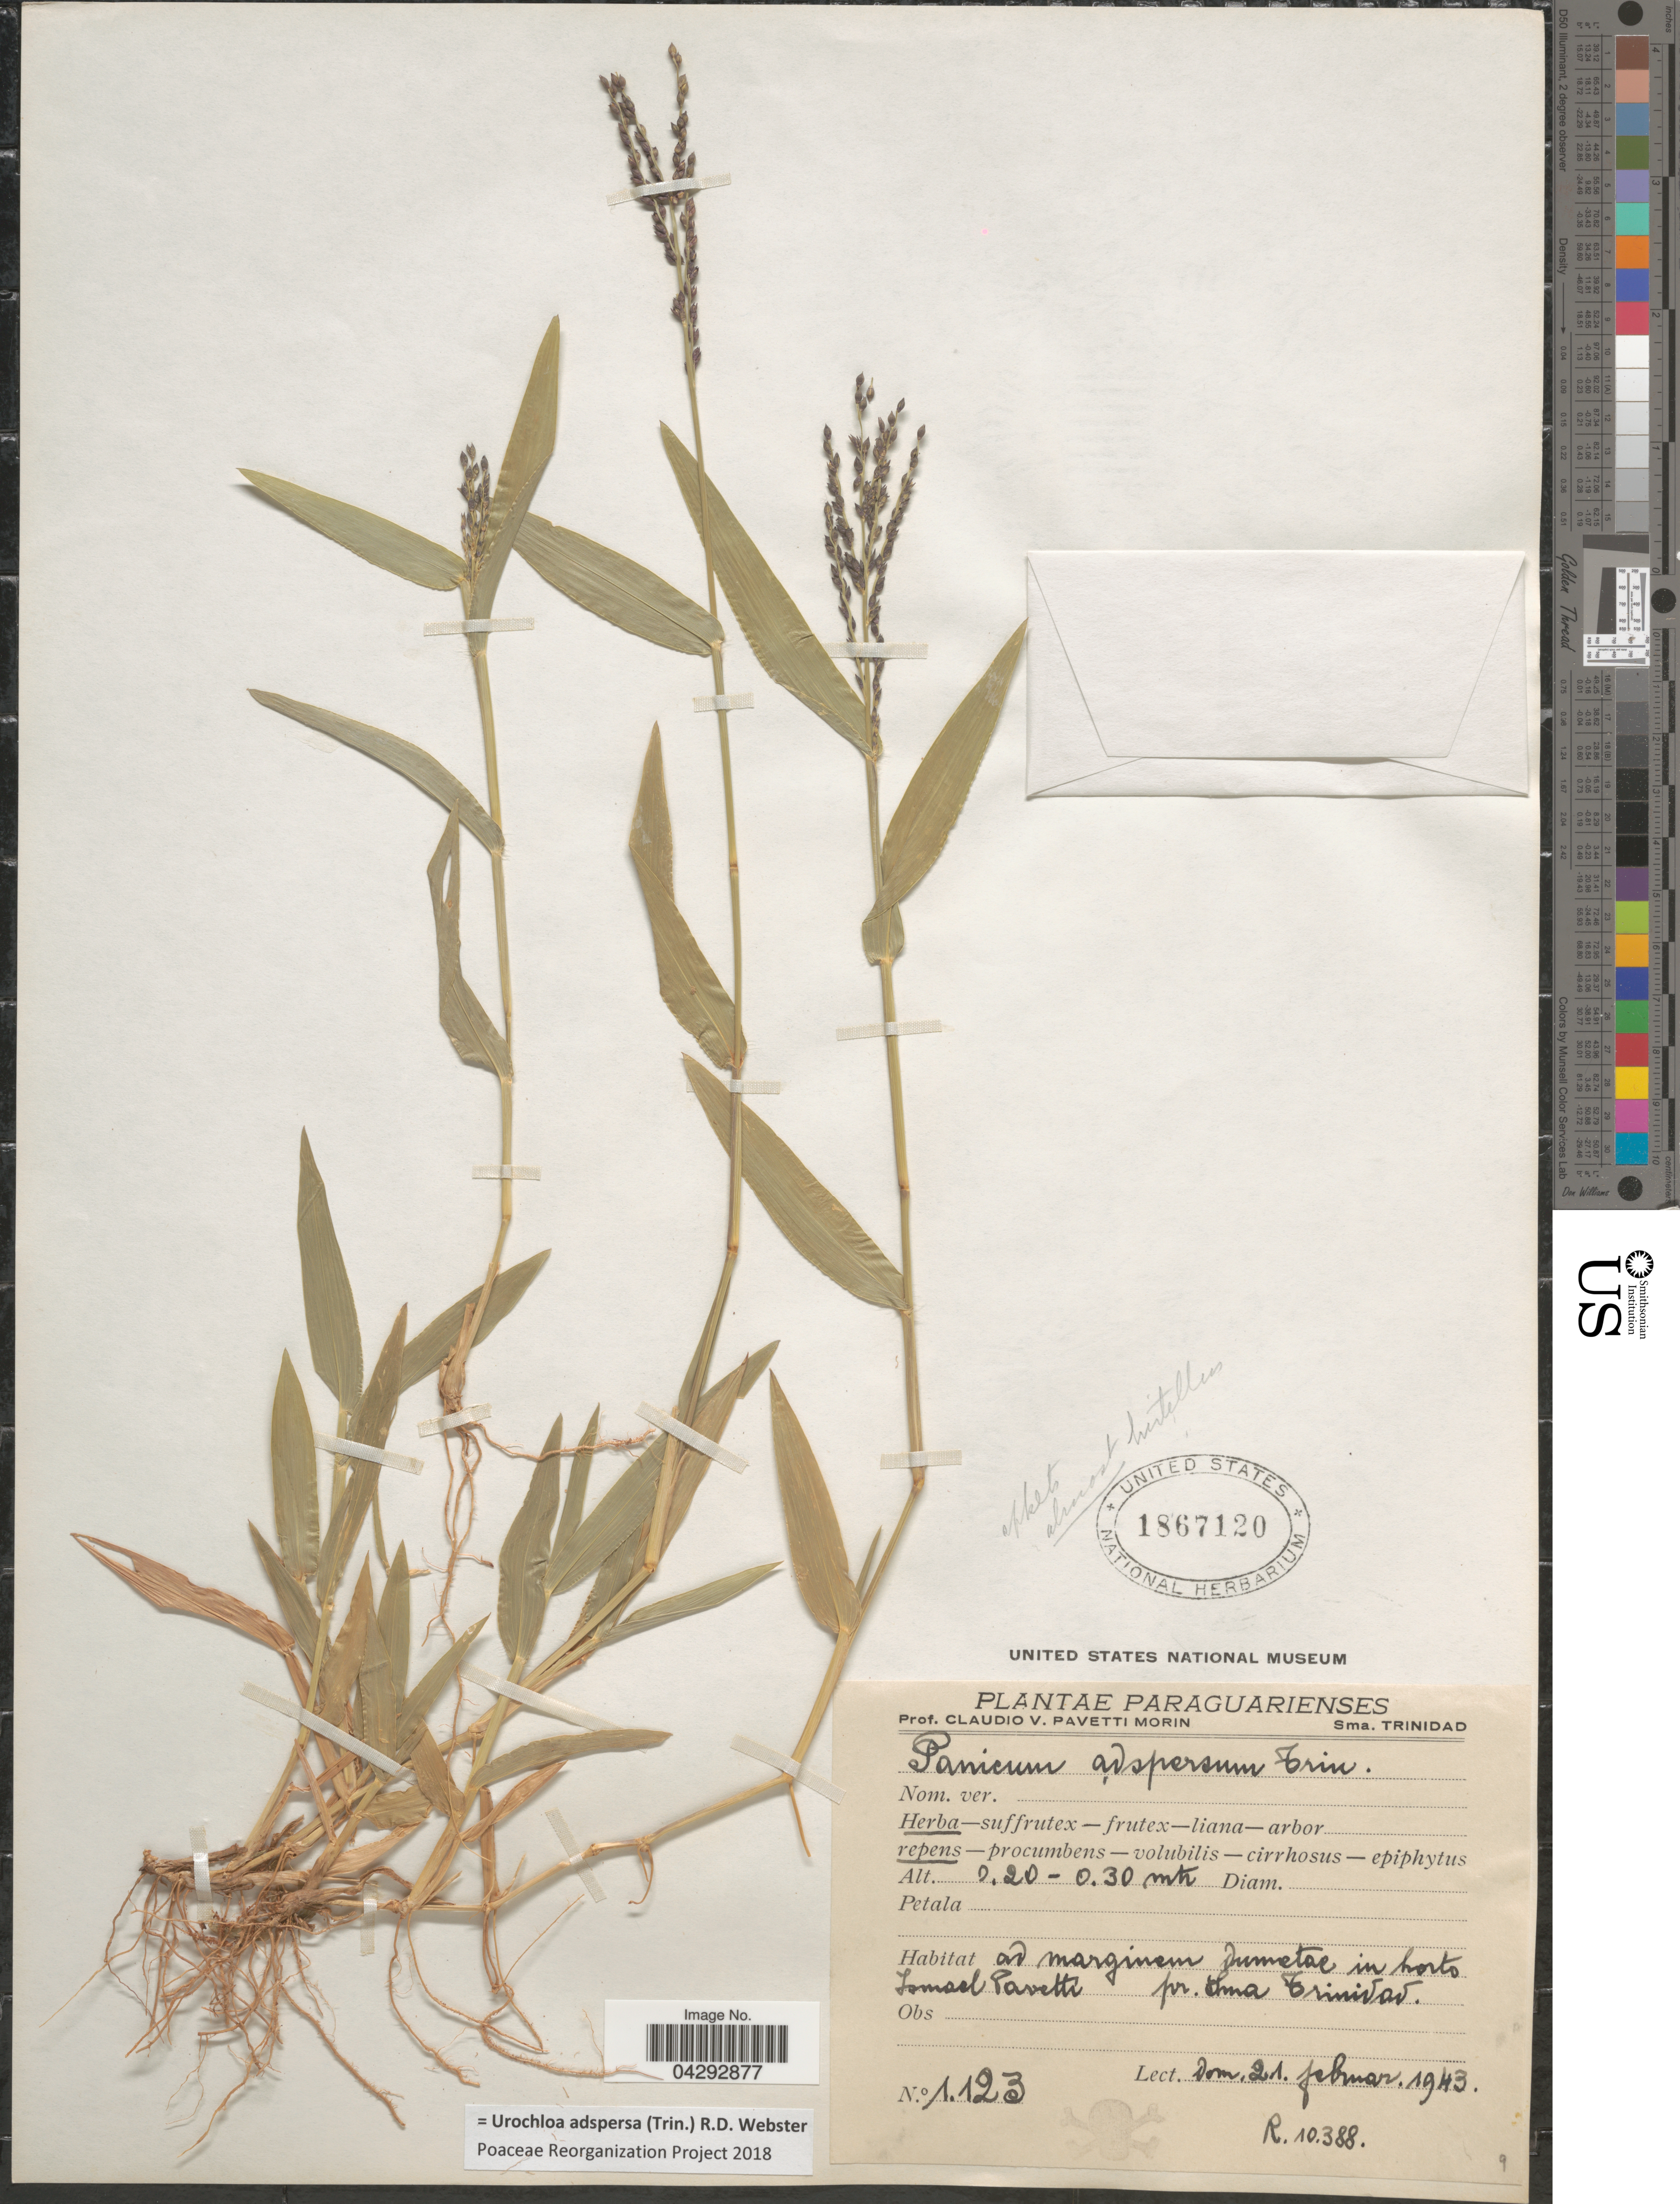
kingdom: Plantae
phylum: Tracheophyta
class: Liliopsida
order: Poales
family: Poaceae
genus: Urochloa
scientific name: Urochloa adspersa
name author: (Trin.) R.D. Webster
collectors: C. Pavetti Morin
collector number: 1123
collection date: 1943-02-21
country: Paraguay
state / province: Paraguari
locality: Paraguarienses. Ad marginem dumetae in horto Ismael Pavetti pr. Sma. Trinidad.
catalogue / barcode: US 1867120